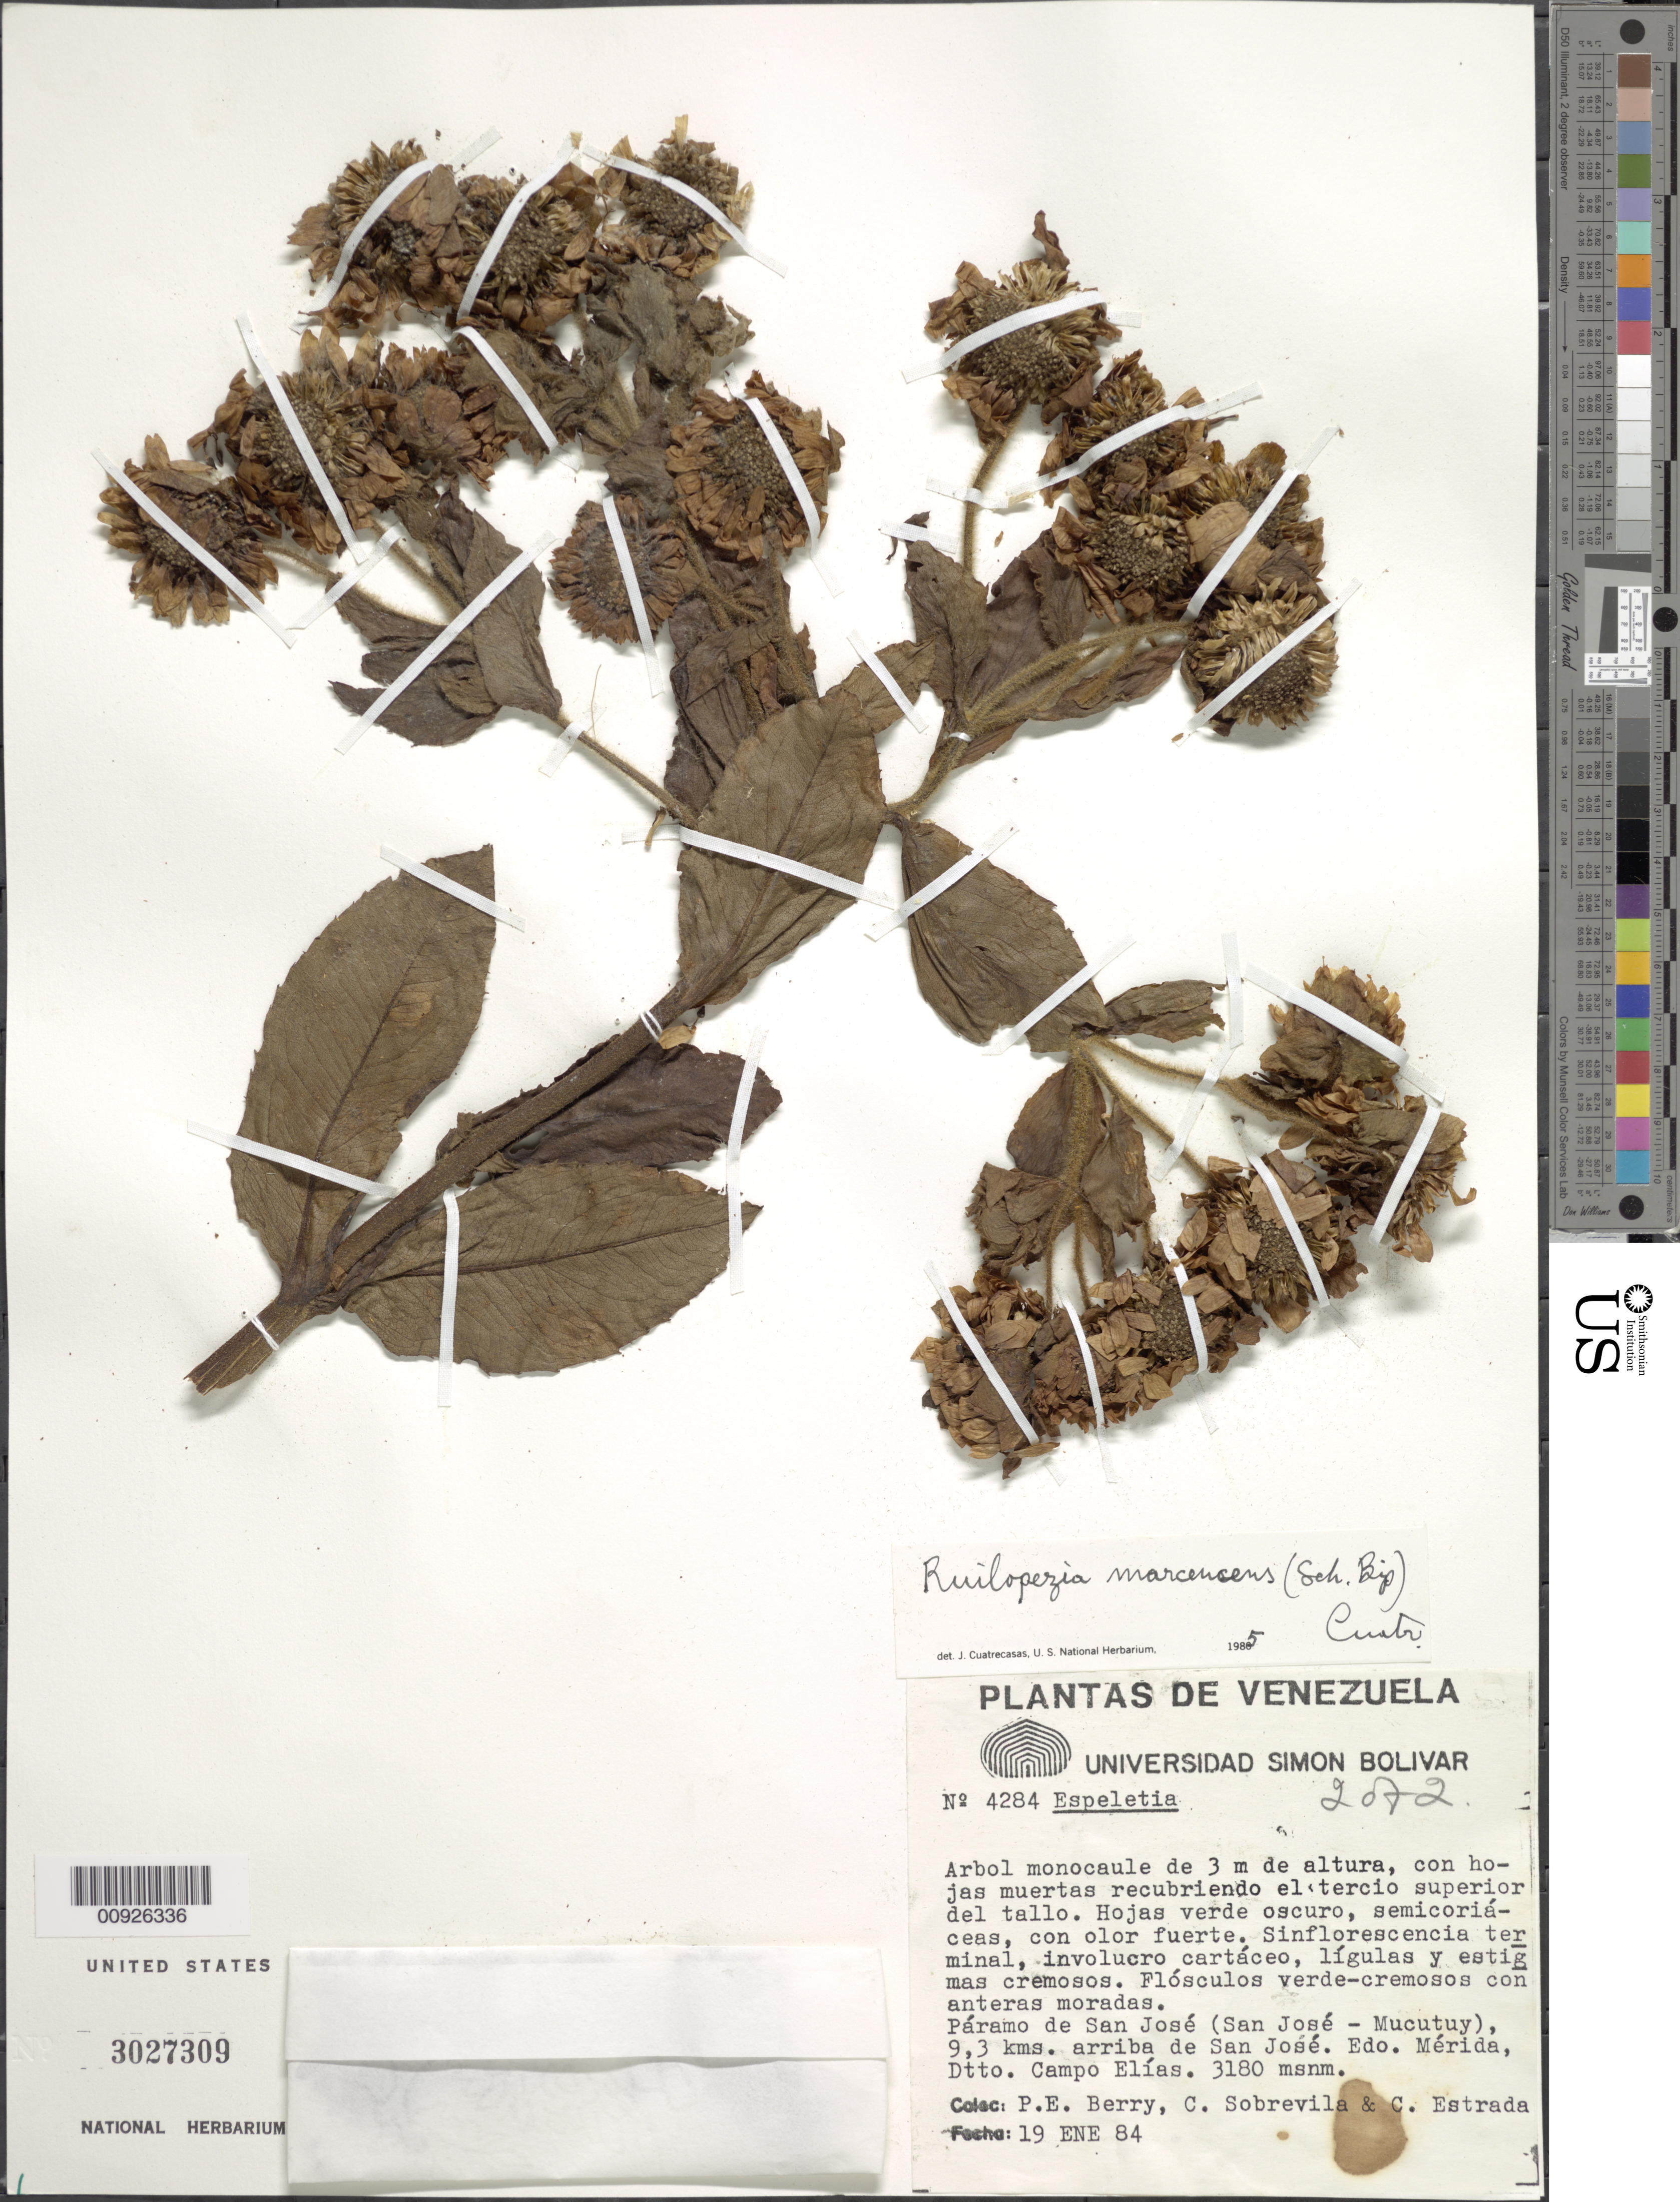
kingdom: Plantae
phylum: Tracheophyta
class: Magnoliopsida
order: Asterales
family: Asteraceae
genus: Ruilopezia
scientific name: Ruilopezia marcescens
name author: (S.F. Blake) Cuatrec.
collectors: P. E. Berry, C. Sobrevila & C. Estrada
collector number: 4284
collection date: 1984-01-19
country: Venezuela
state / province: Mérida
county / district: Campo Elías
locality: P. de San José. 9.3 km arriba de San José (San José - Mucutuy).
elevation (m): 3180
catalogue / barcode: US 3027309